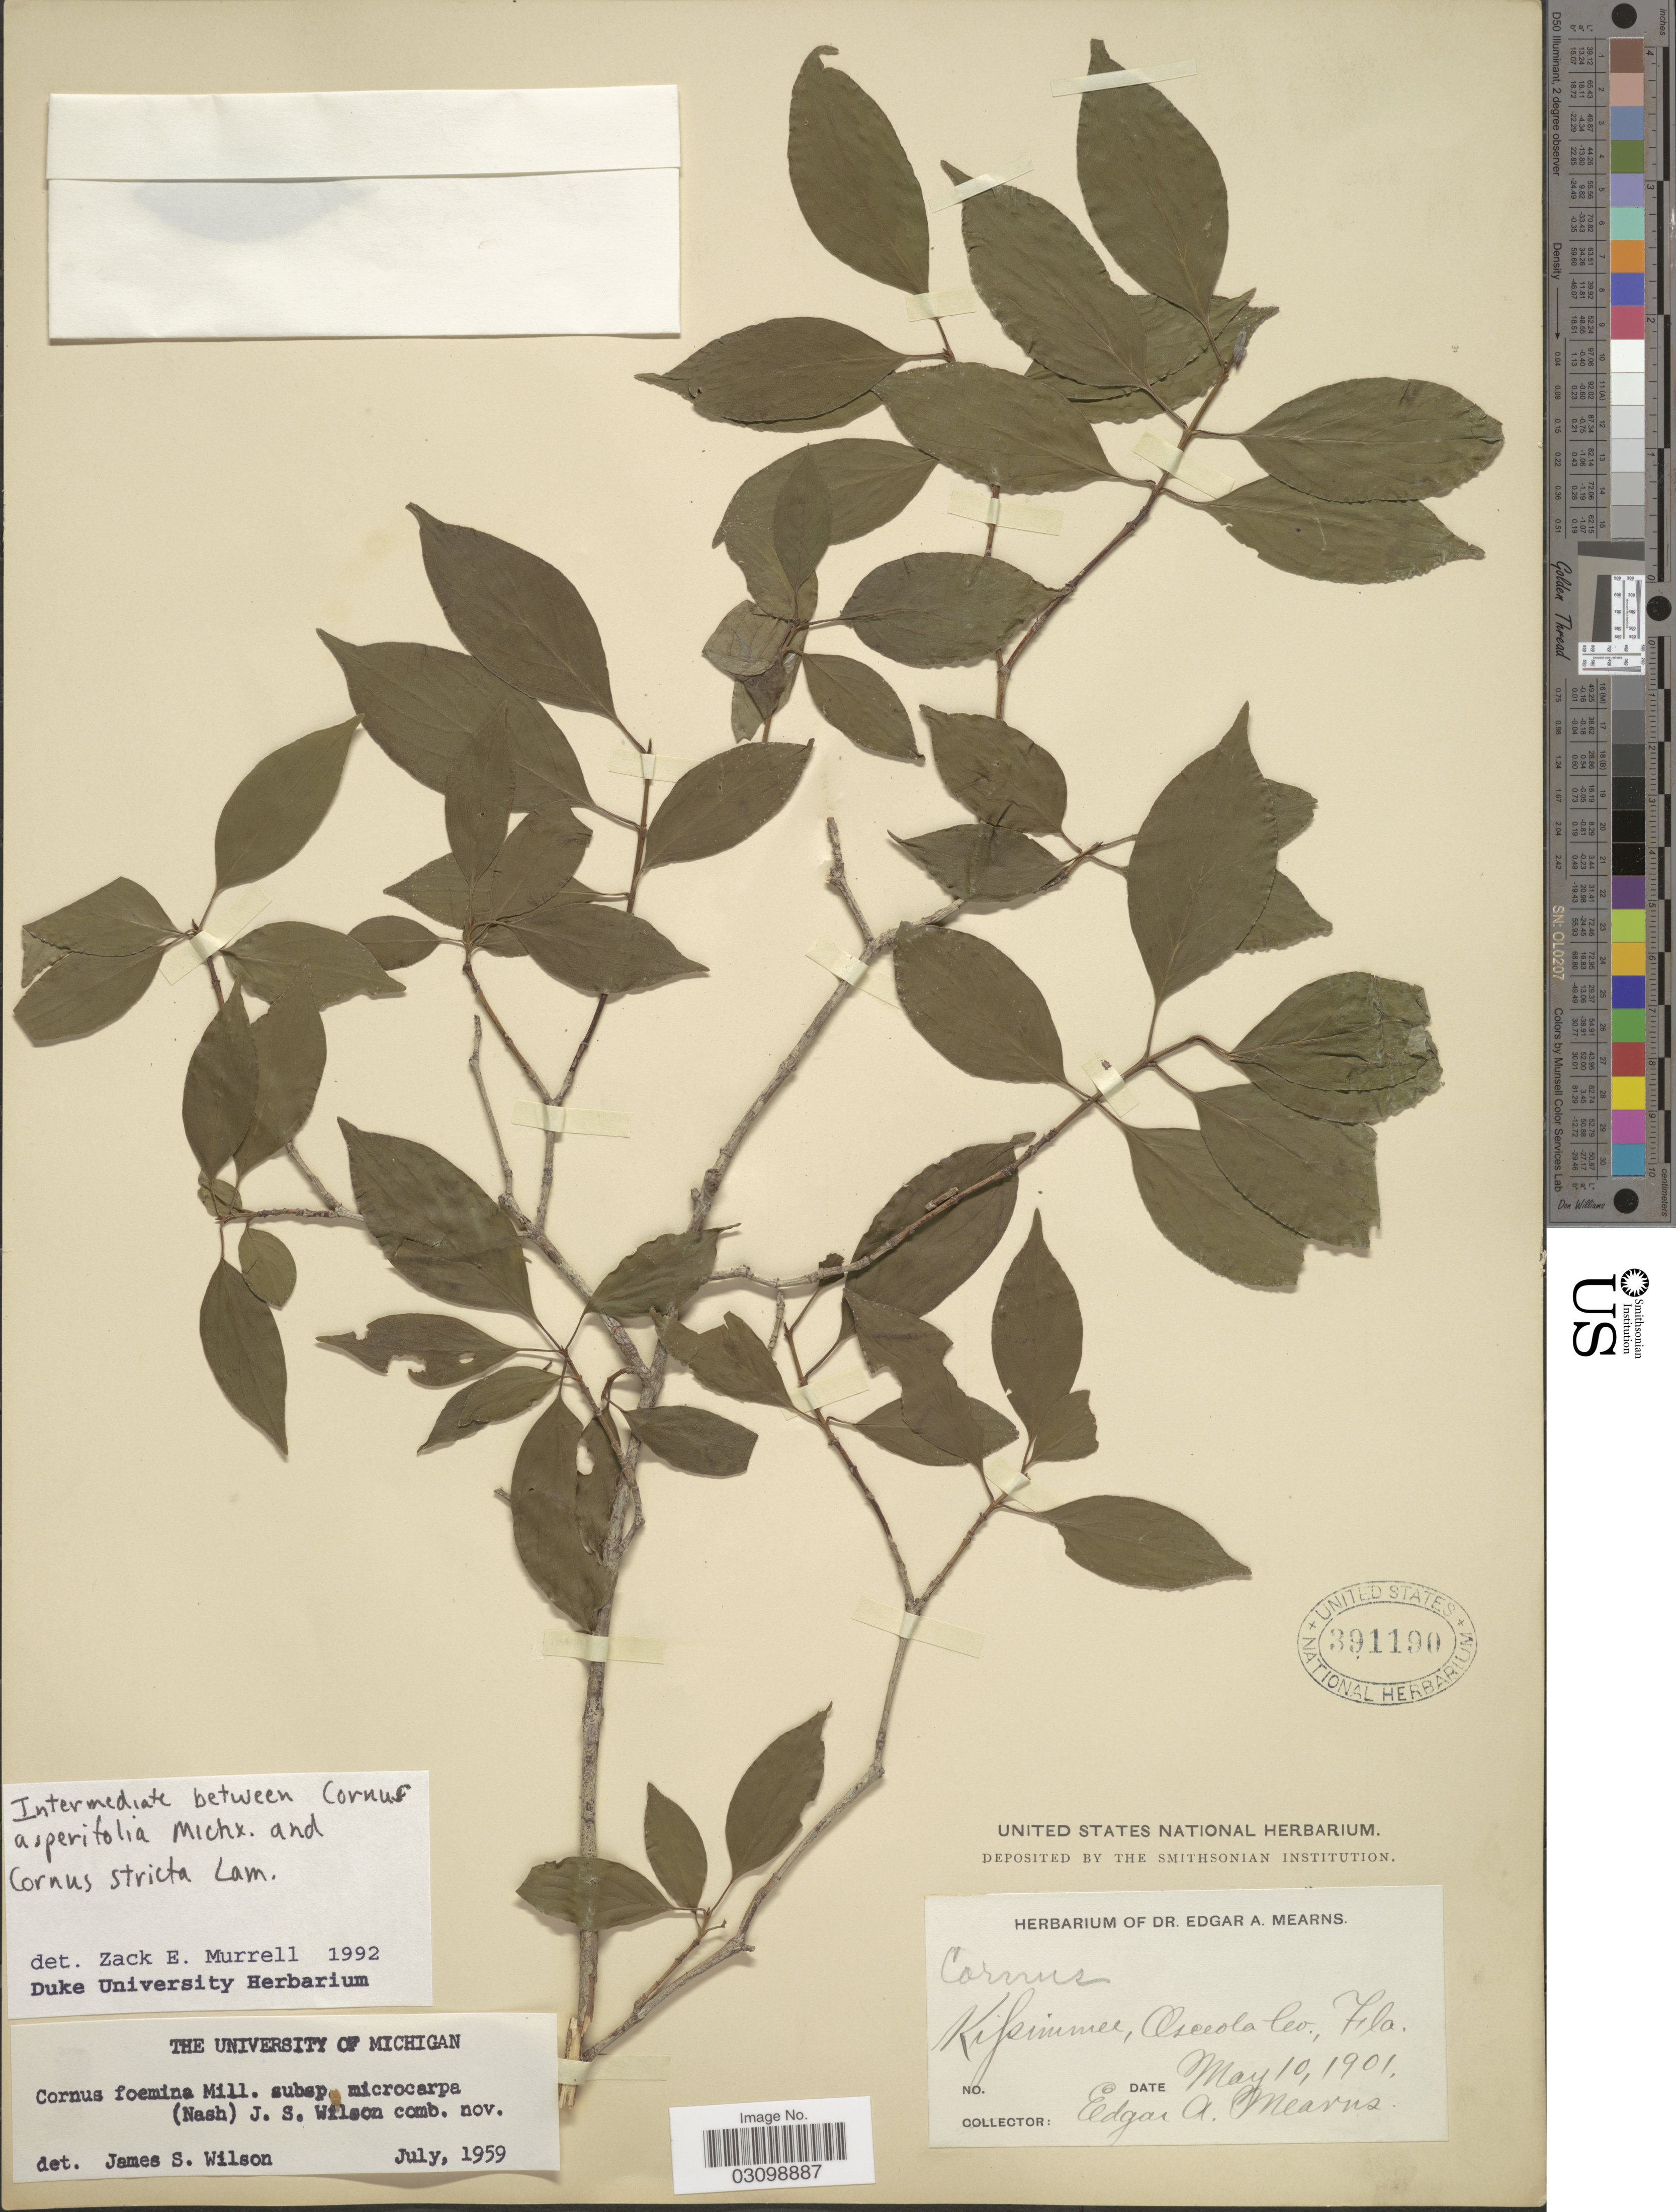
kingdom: Plantae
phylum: Tracheophyta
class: Magnoliopsida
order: Cornales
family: Cornaceae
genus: Cornus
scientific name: Cornus asperifolia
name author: Michx.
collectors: E. A. Mearns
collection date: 1901-05-10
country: United States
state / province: Florida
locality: Kissimmee, Osceolo Co.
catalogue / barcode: US 391190